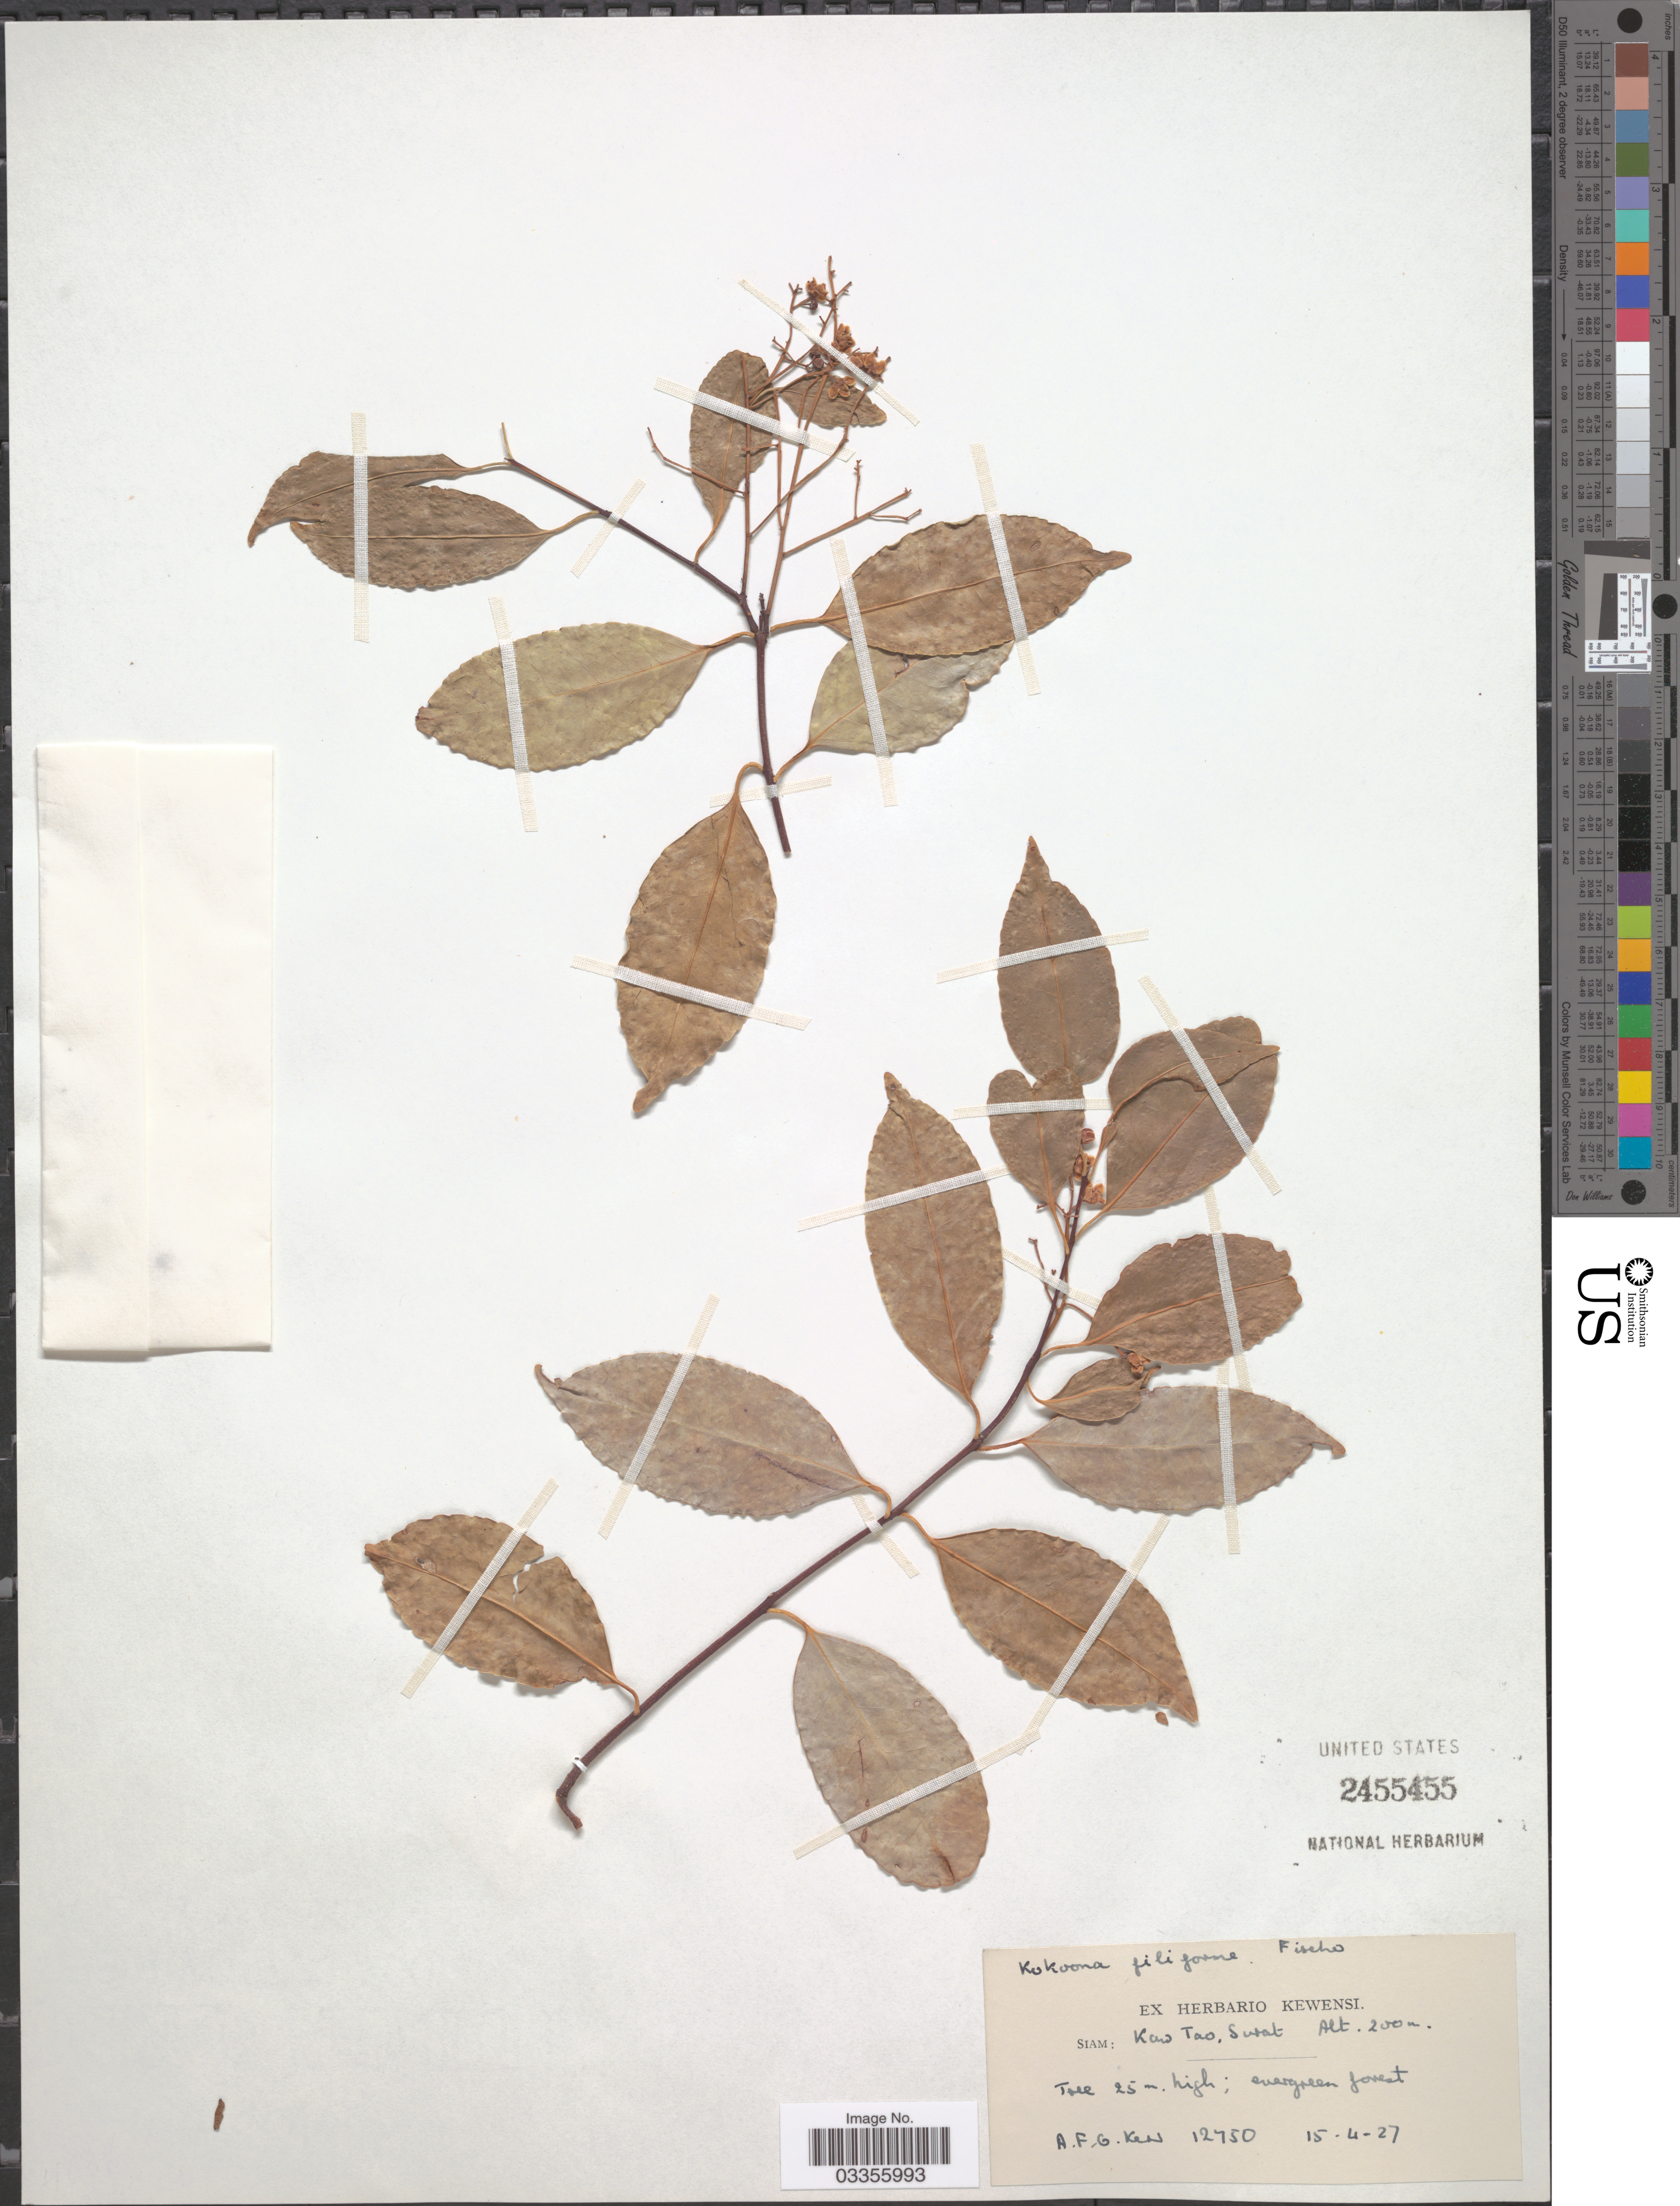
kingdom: Plantae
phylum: Tracheophyta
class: Magnoliopsida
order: Celastrales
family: Celastraceae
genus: Kokoona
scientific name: Kokoona filiformis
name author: (M.A. Lawson) C.E.C. Fisch.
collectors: A. F. G. Kerr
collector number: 12750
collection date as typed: Transcribed d/m/y: 15/4/27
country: Thailand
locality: Siam: Kaw Tao, Surat.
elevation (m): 200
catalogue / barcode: US 2455455